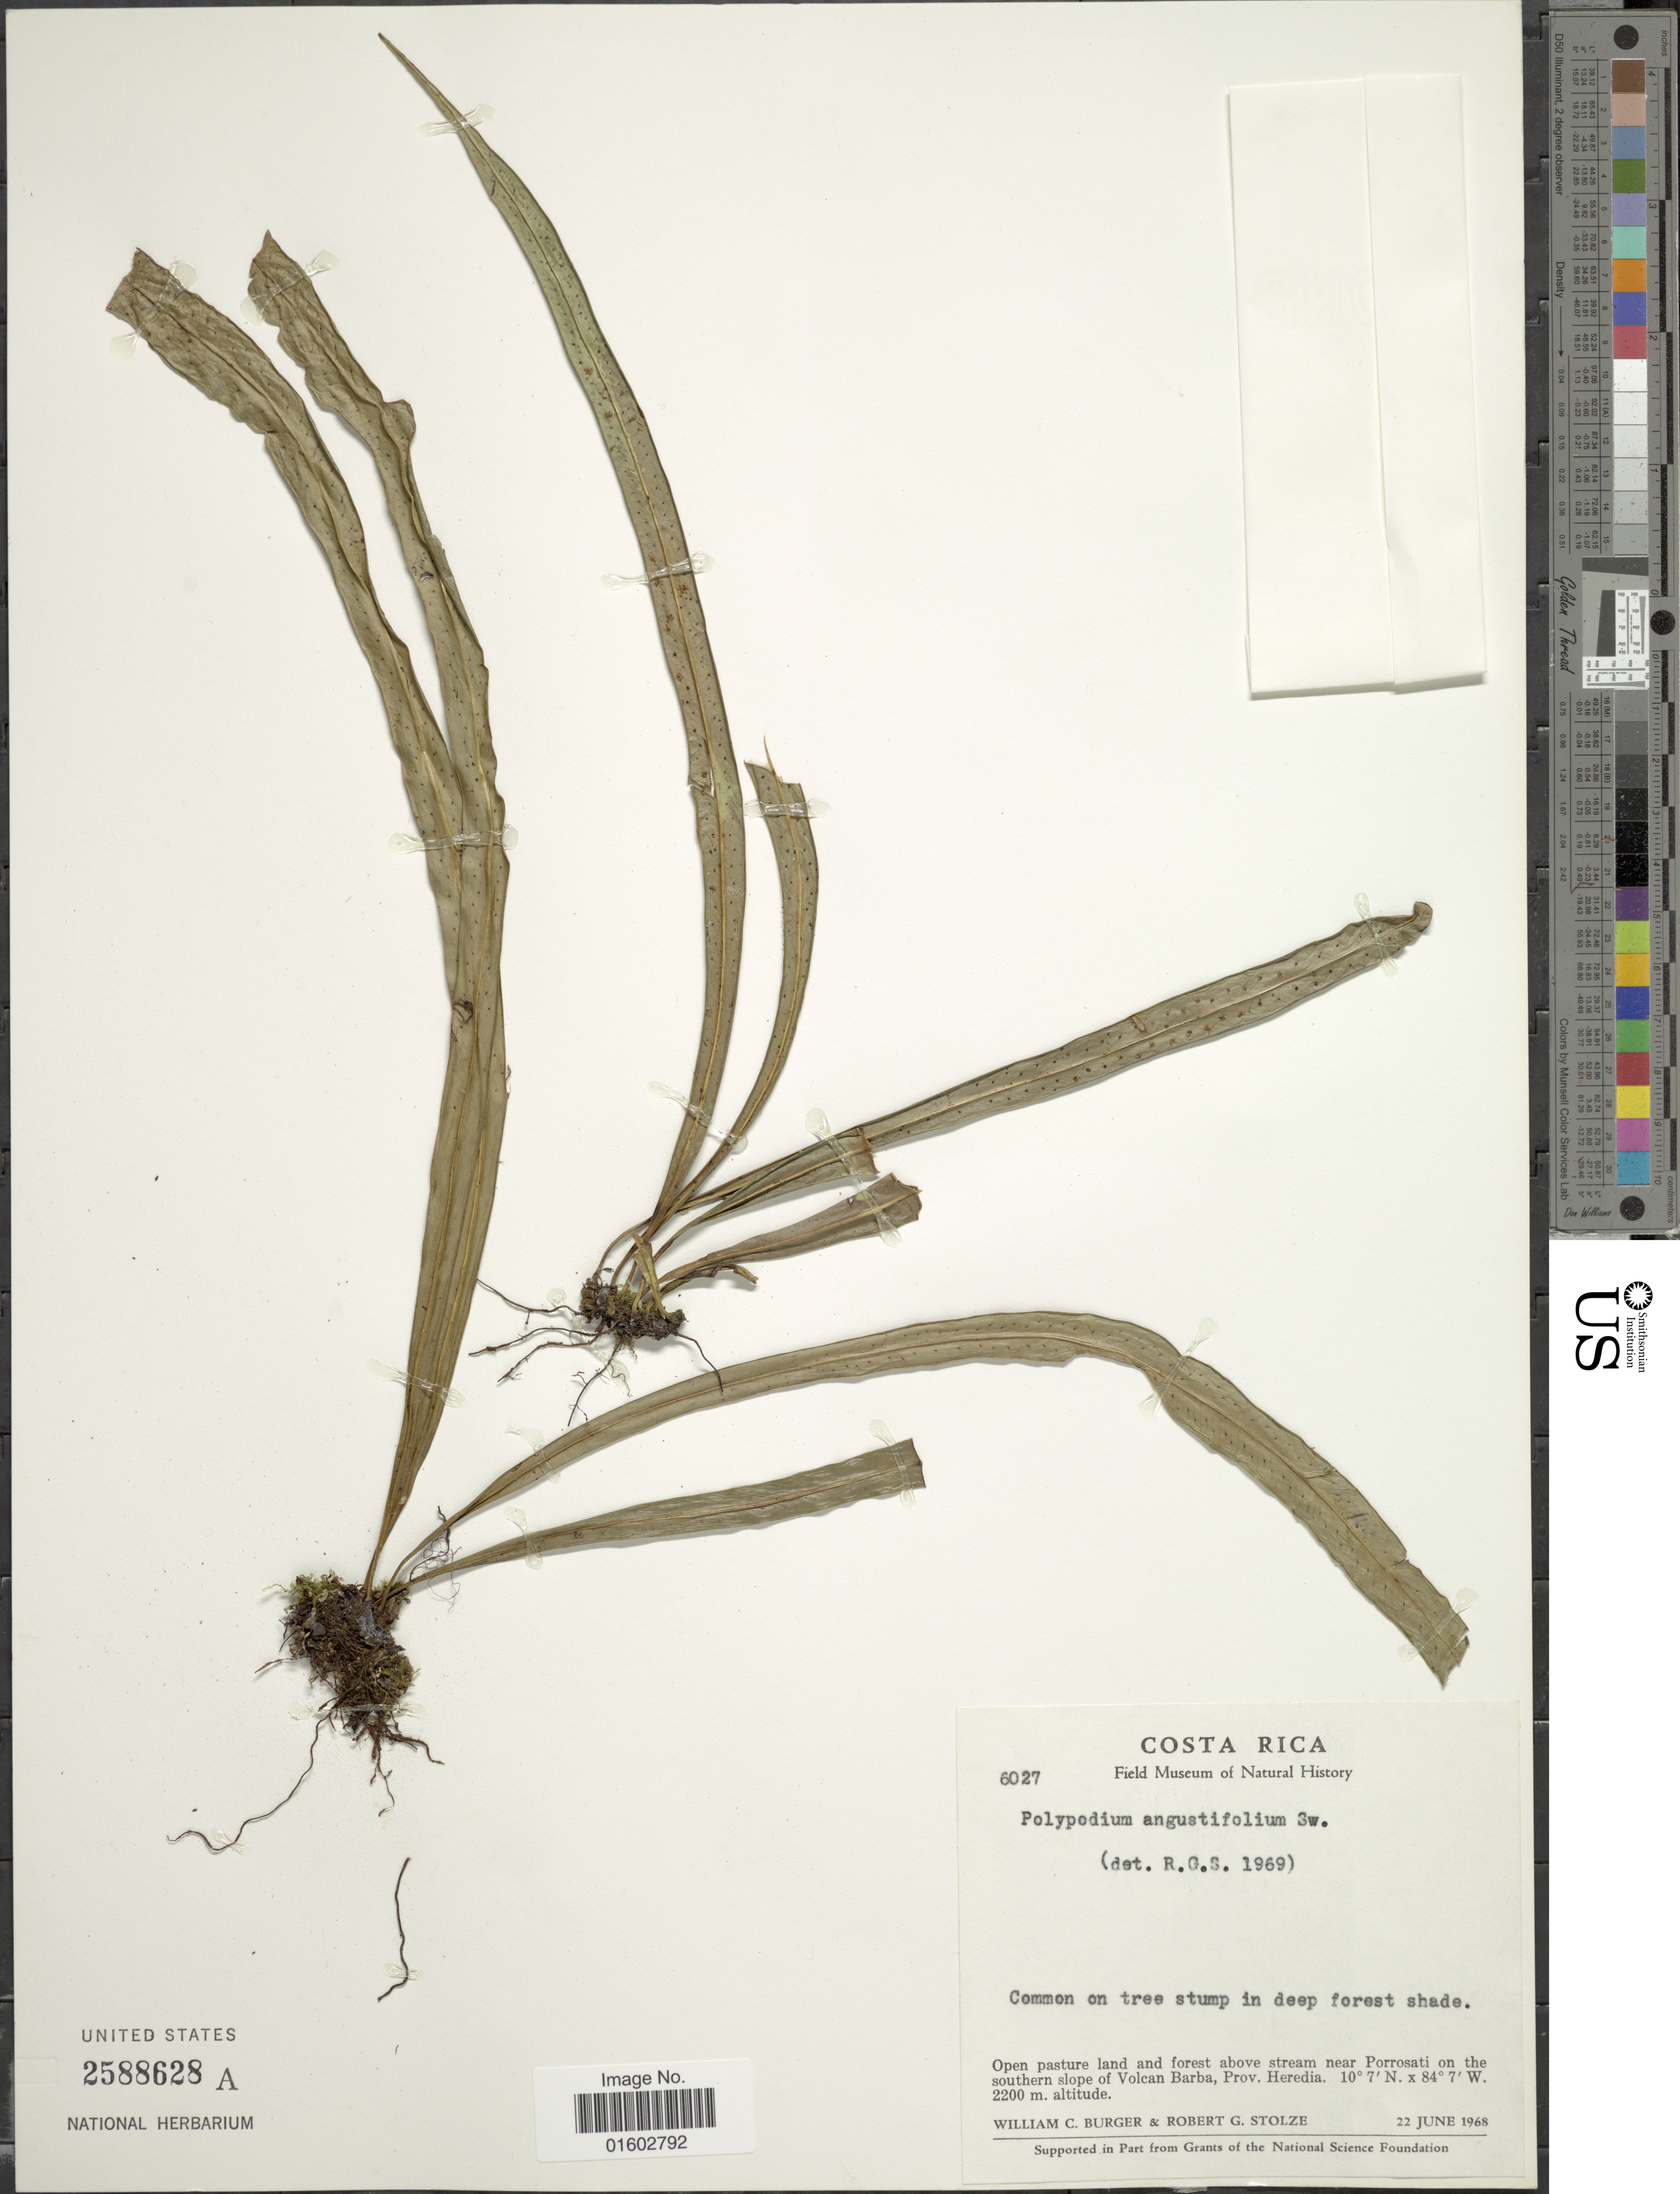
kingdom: Plantae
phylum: Tracheophyta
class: Polypodiopsida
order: Polypodiales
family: Polypodiaceae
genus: Campyloneurum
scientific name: Campyloneurum angustifolium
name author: (Sw.) Fée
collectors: W. Burger & R. G. Stolze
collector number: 6027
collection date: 1968-06-22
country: Costa Rica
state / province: Heredia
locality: Open pasture land and forest above stream near Porrosati on the southern slope of Volcan Barba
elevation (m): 2200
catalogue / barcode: US 2588628A